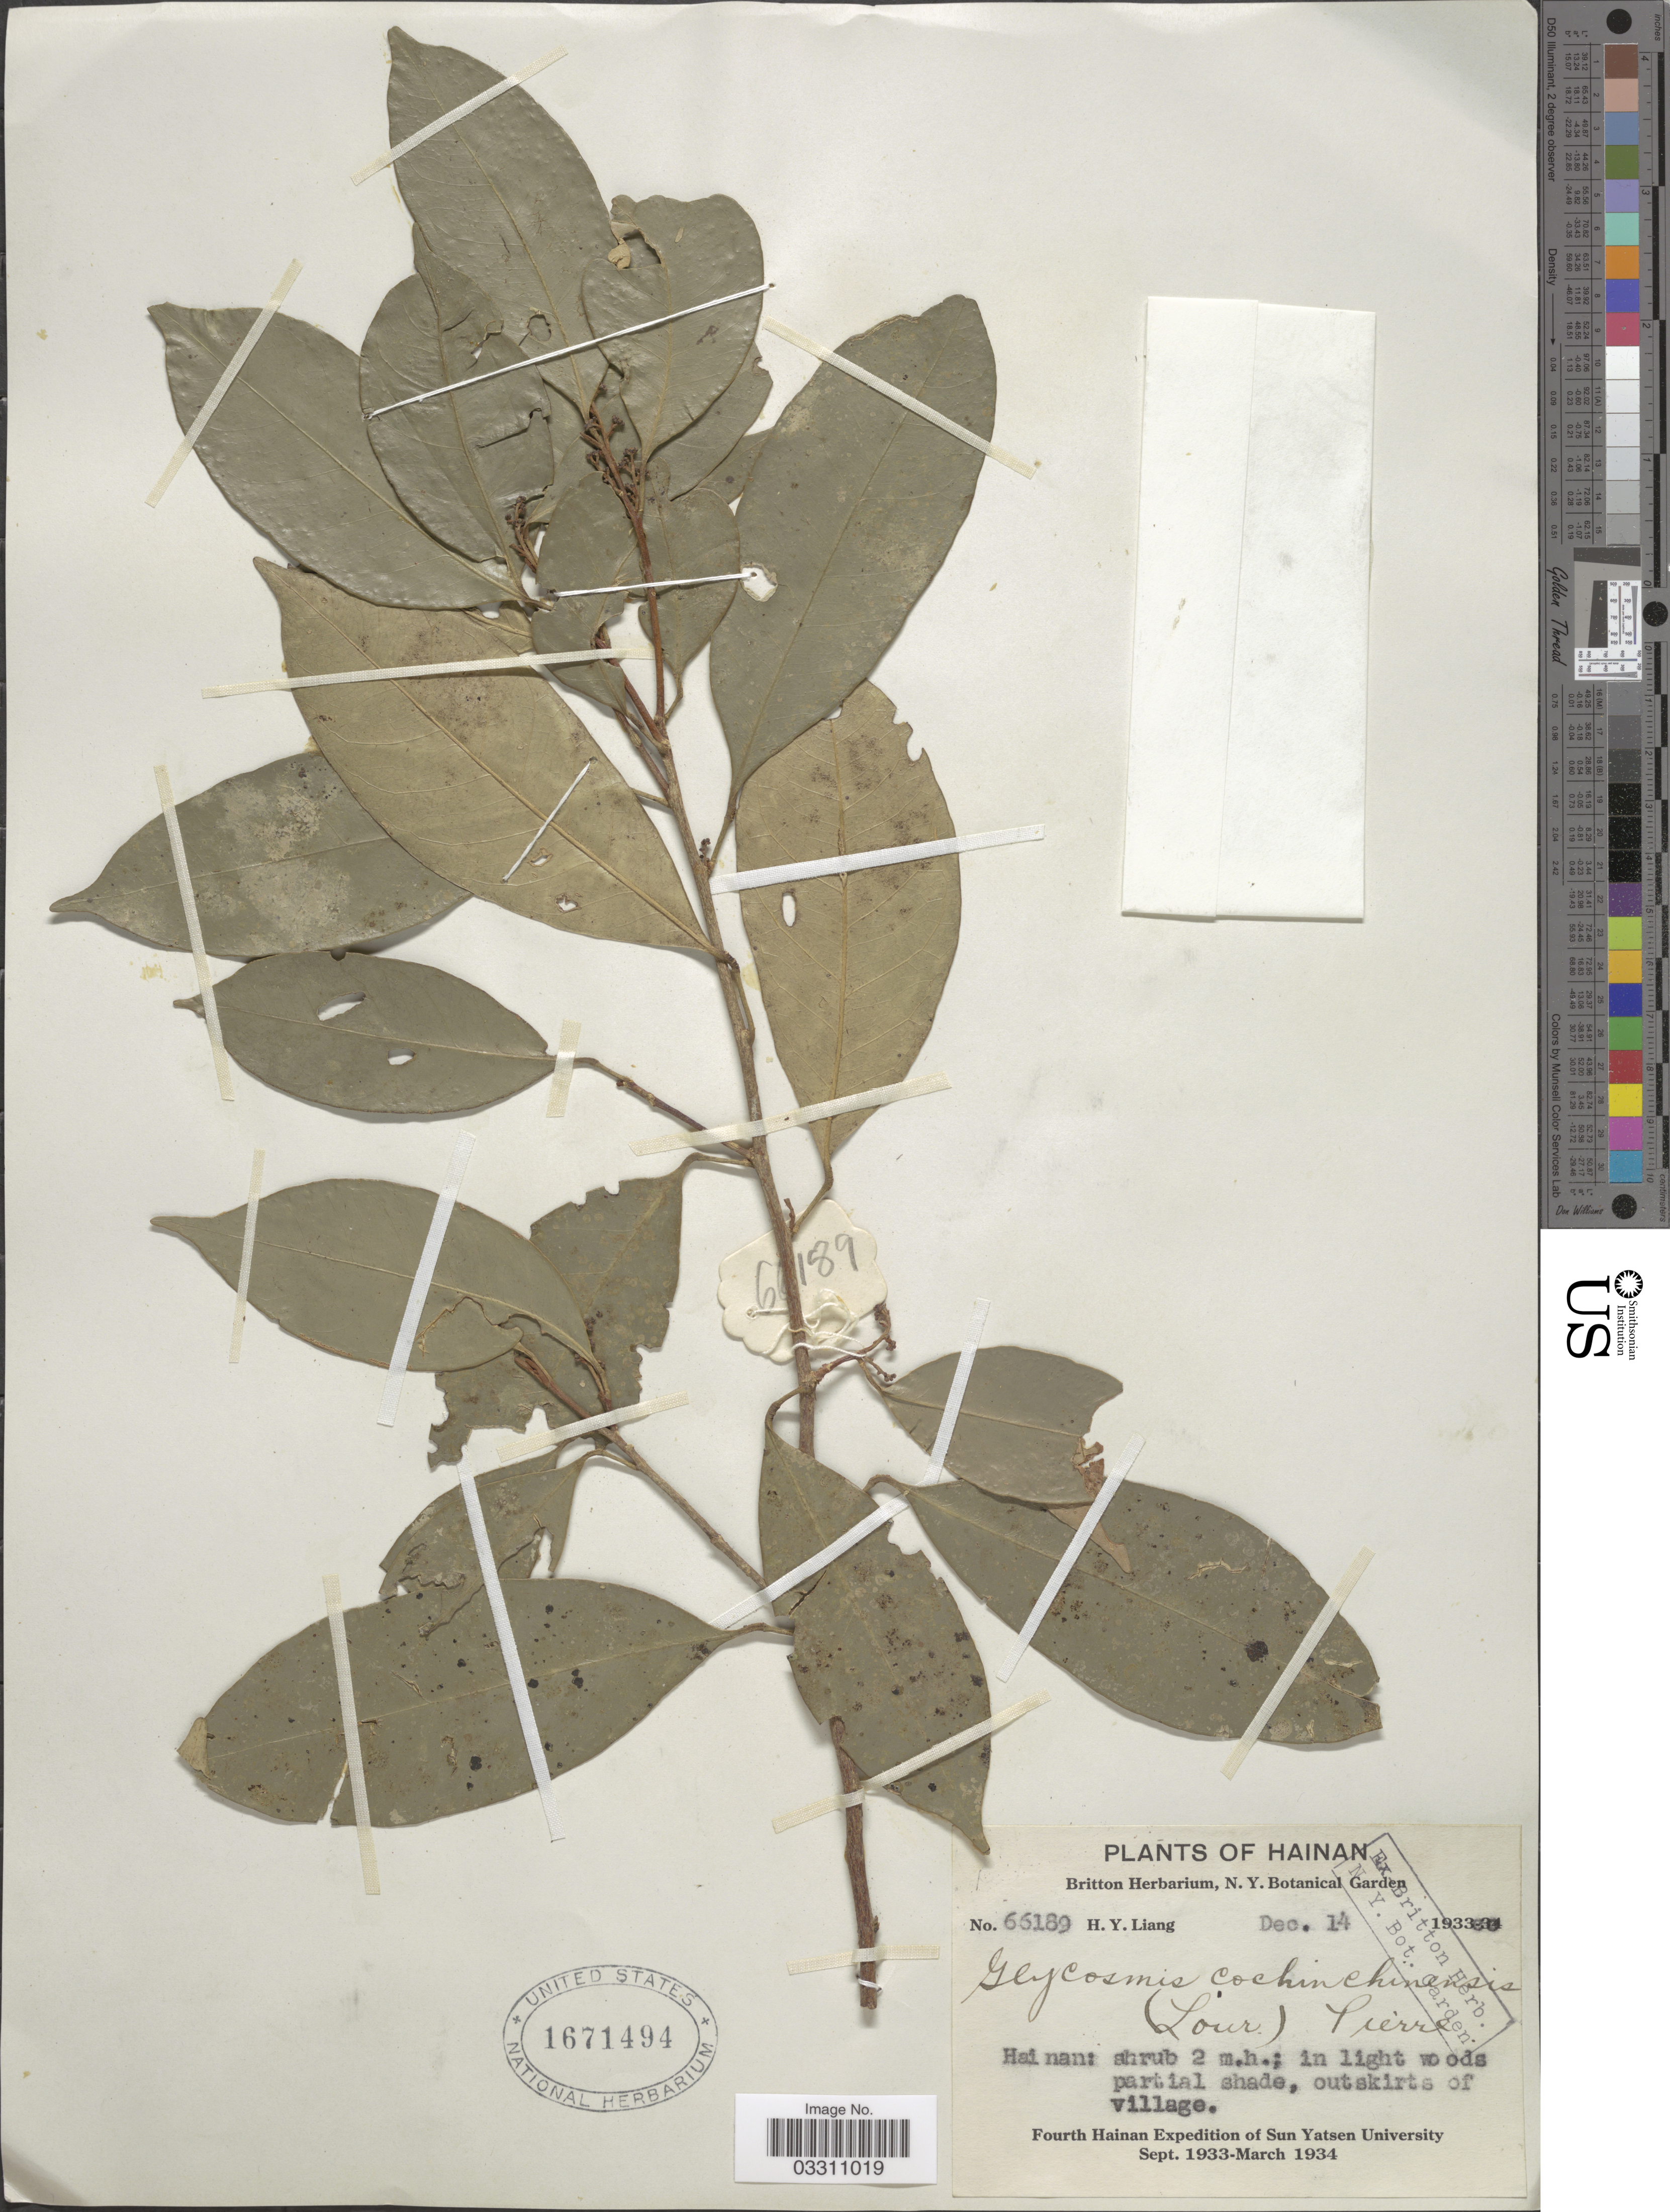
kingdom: Plantae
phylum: Tracheophyta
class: Magnoliopsida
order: Sapindales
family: Rutaceae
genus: Glycosmis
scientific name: Glycosmis cochinchinensis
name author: (Lour.) Pierre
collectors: H. Y. Liang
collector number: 66189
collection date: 1933-12-14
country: China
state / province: Hainan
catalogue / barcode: US 1671494